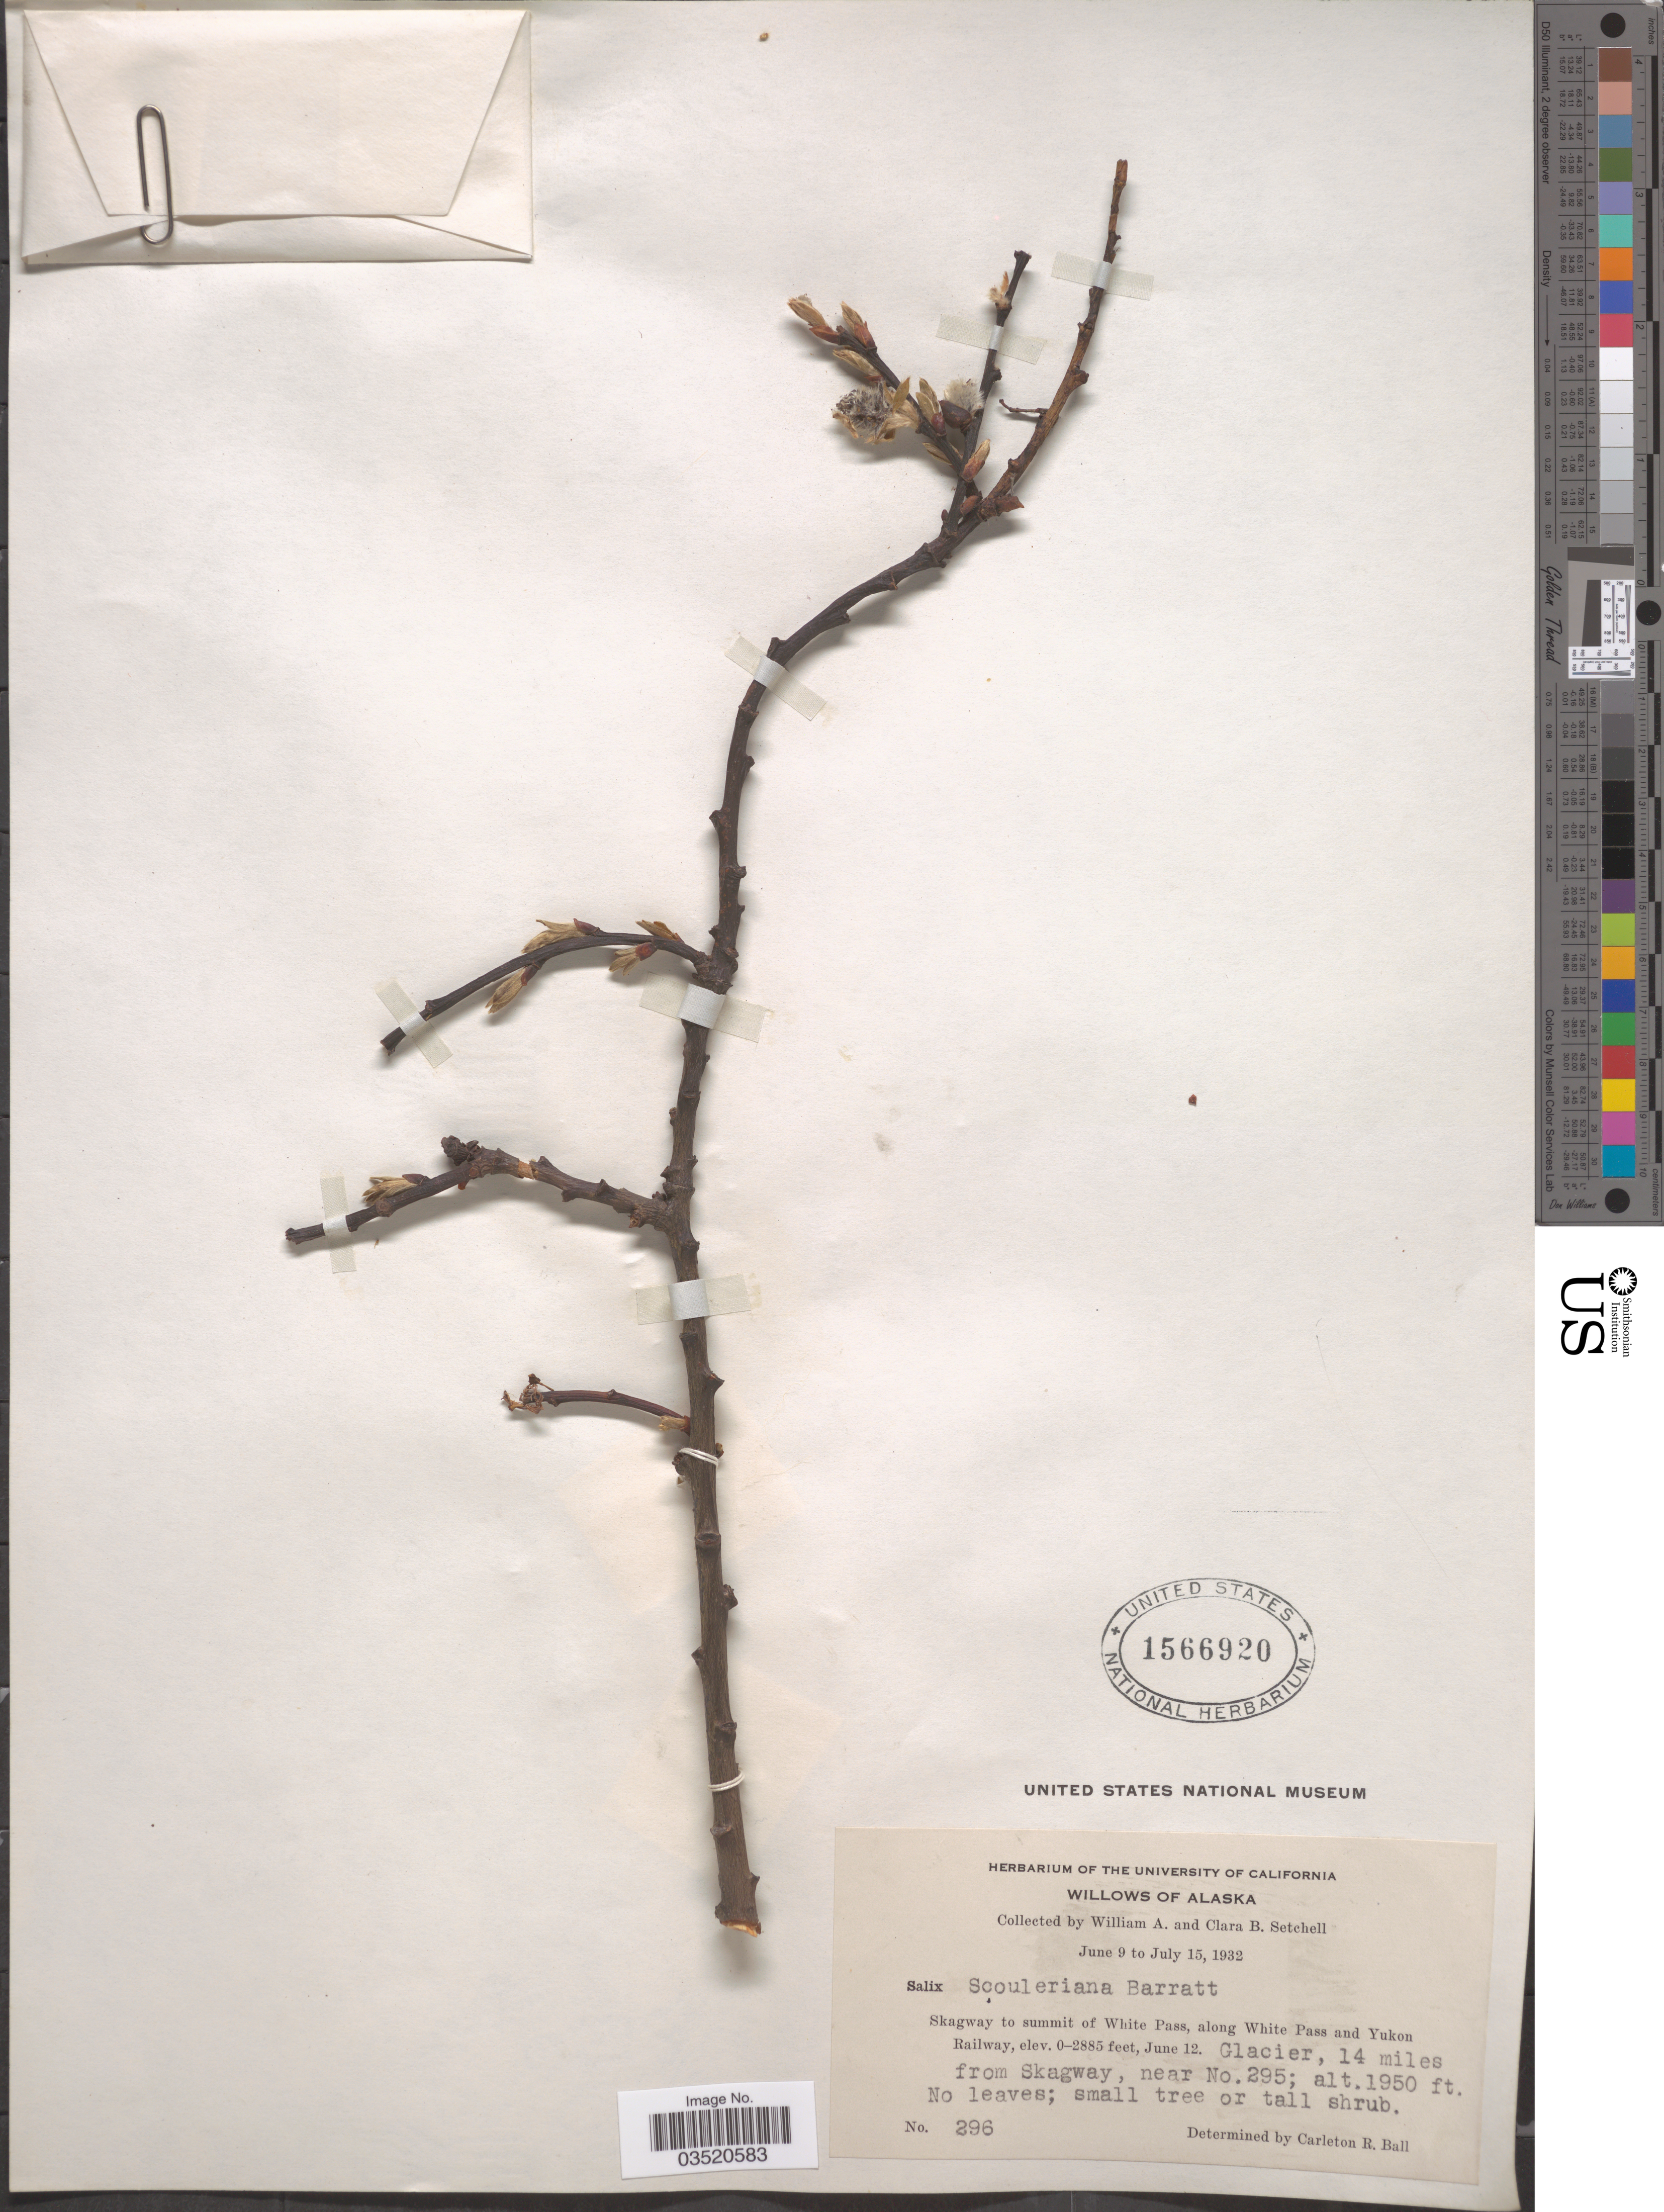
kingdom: Plantae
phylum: Tracheophyta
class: Magnoliopsida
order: Malpighiales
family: Salicaceae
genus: Salix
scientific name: Salix scouleriana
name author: Barratt ex Hook.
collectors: W. Setchell & C. B. Setchell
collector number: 296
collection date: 1932-06-12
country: United States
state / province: Alaska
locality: Skagway to summit of White Pass, along White Pass and Yukon Railway. Glacier, 14 miles from Skagway.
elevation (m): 0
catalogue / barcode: US 1566920